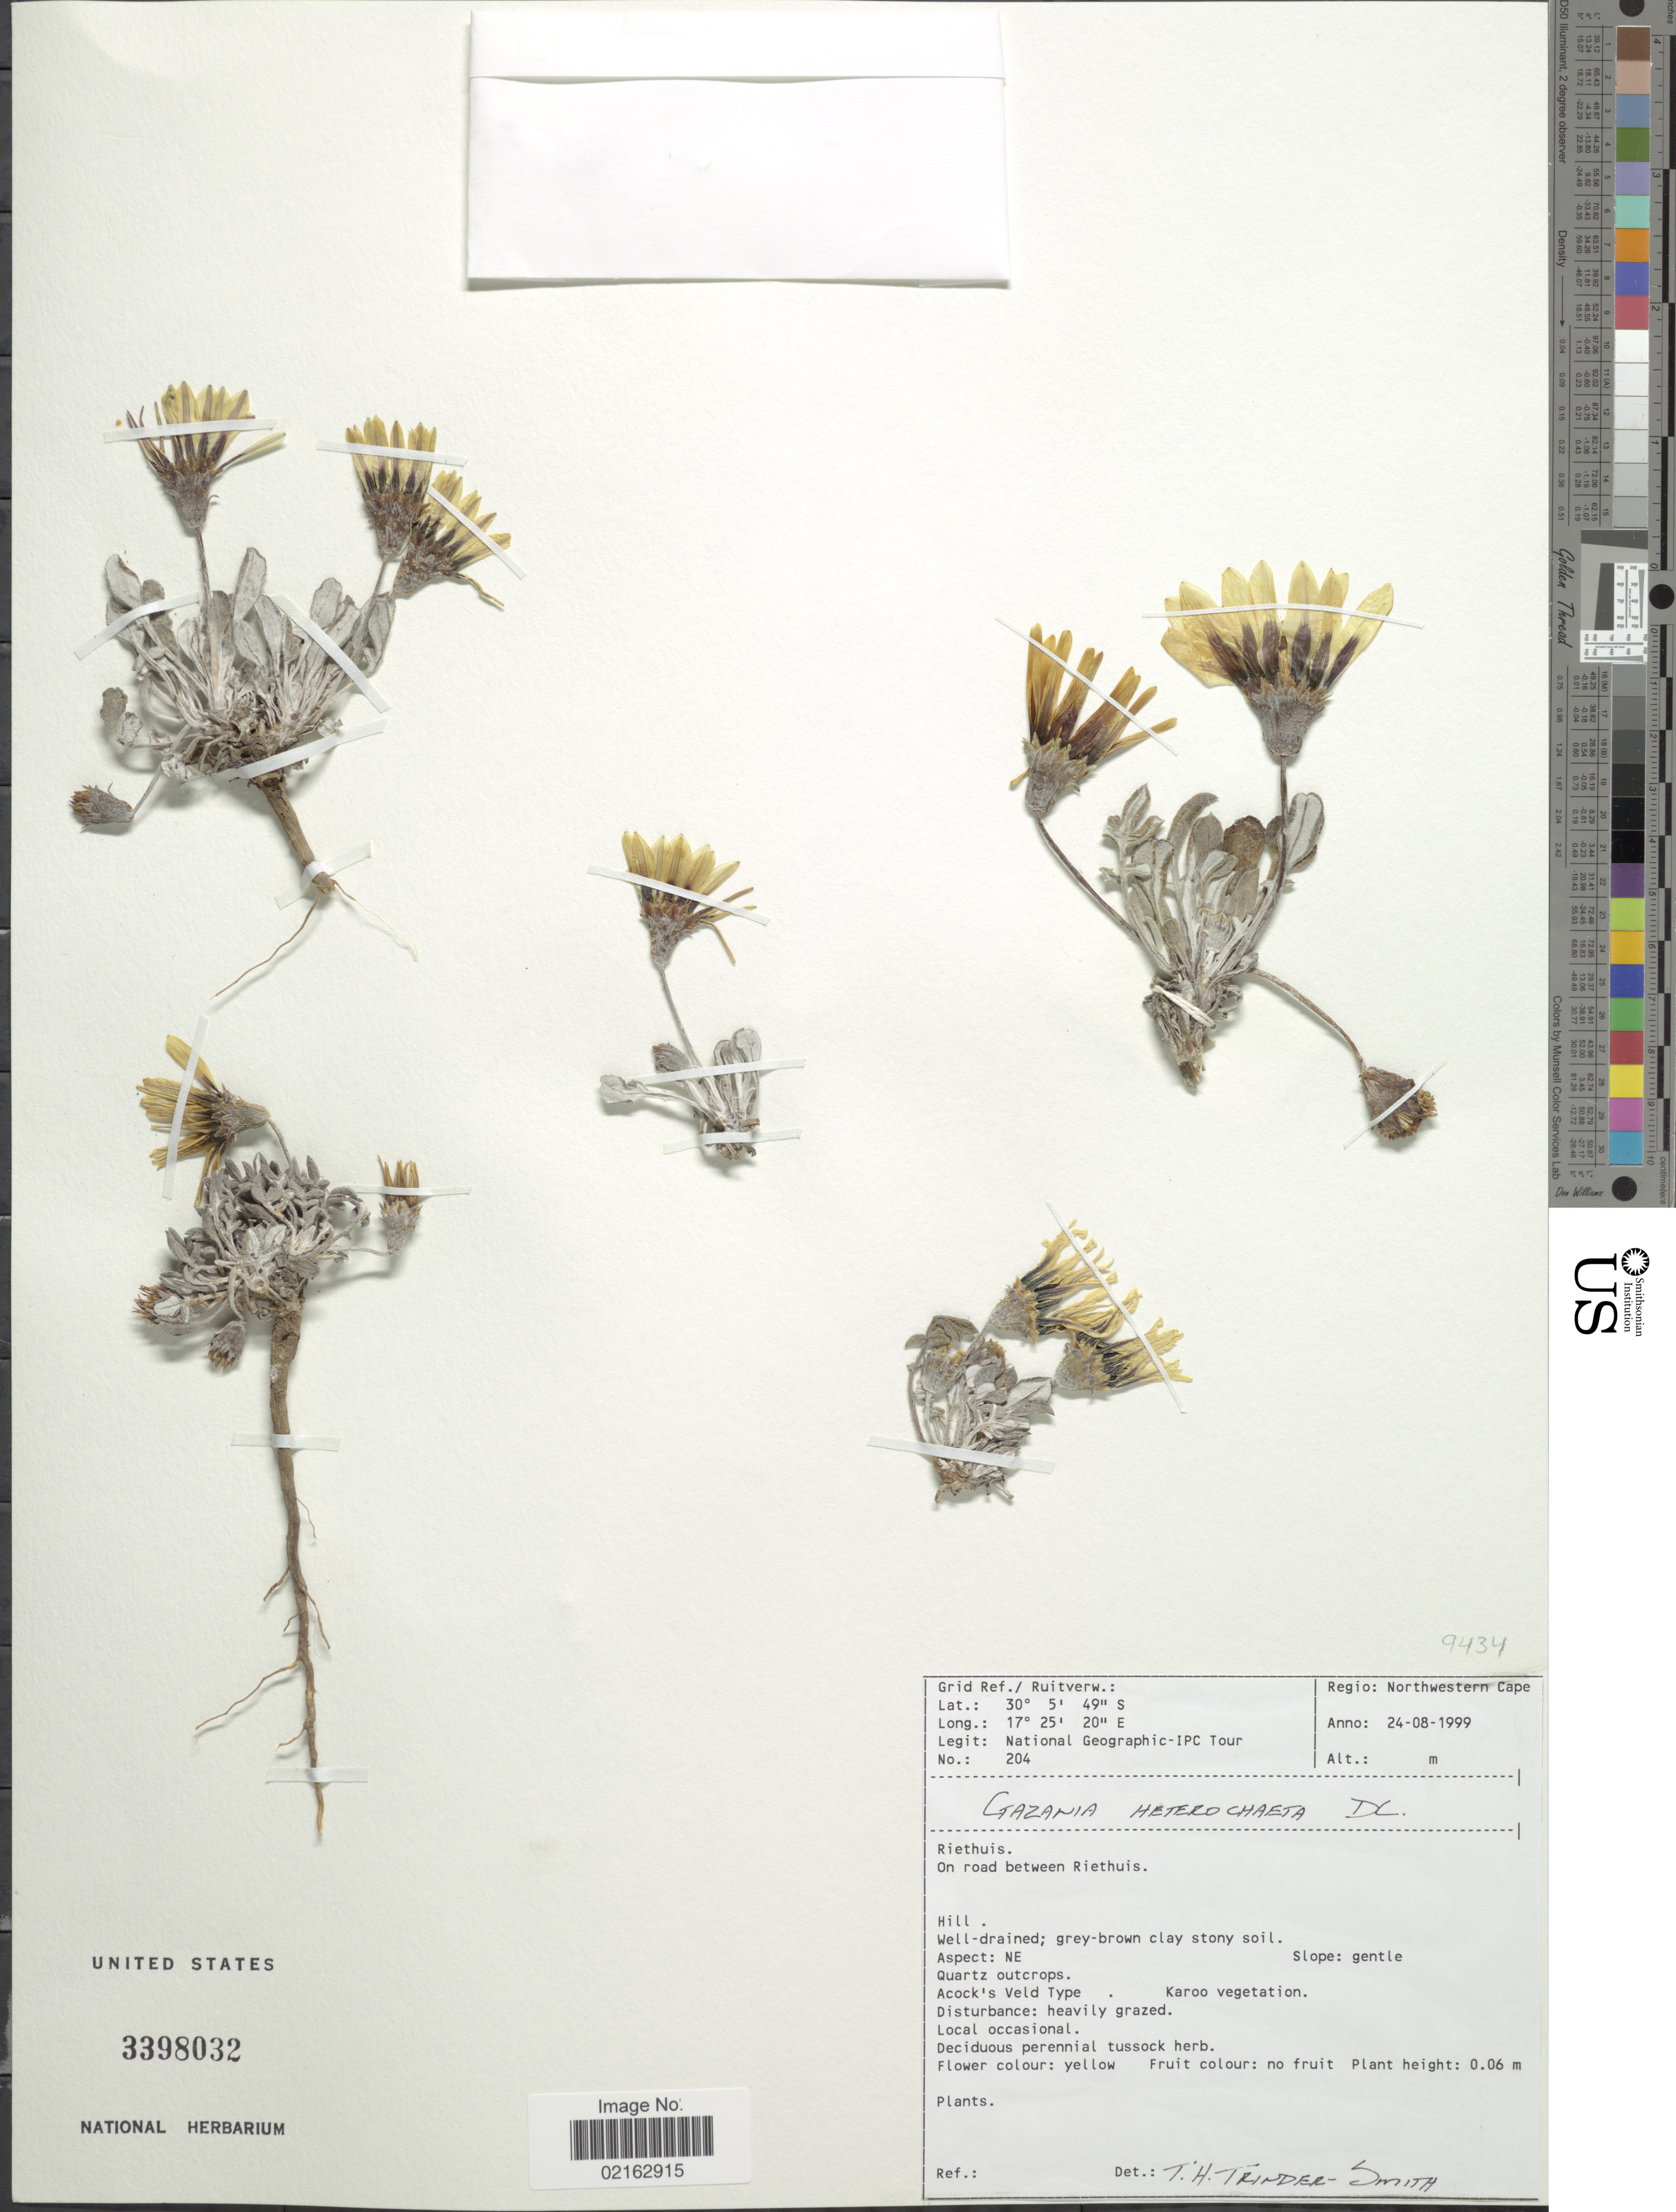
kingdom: Plantae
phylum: Tracheophyta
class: Magnoliopsida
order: Asterales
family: Asteraceae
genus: Gazania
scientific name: Gazania heterochaeta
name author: DC.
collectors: National Geographic IPC T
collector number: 204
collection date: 1999-08-24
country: South Africa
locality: Northwestern Cape. Riethuis. On road between Riethuis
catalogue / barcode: US 3398032